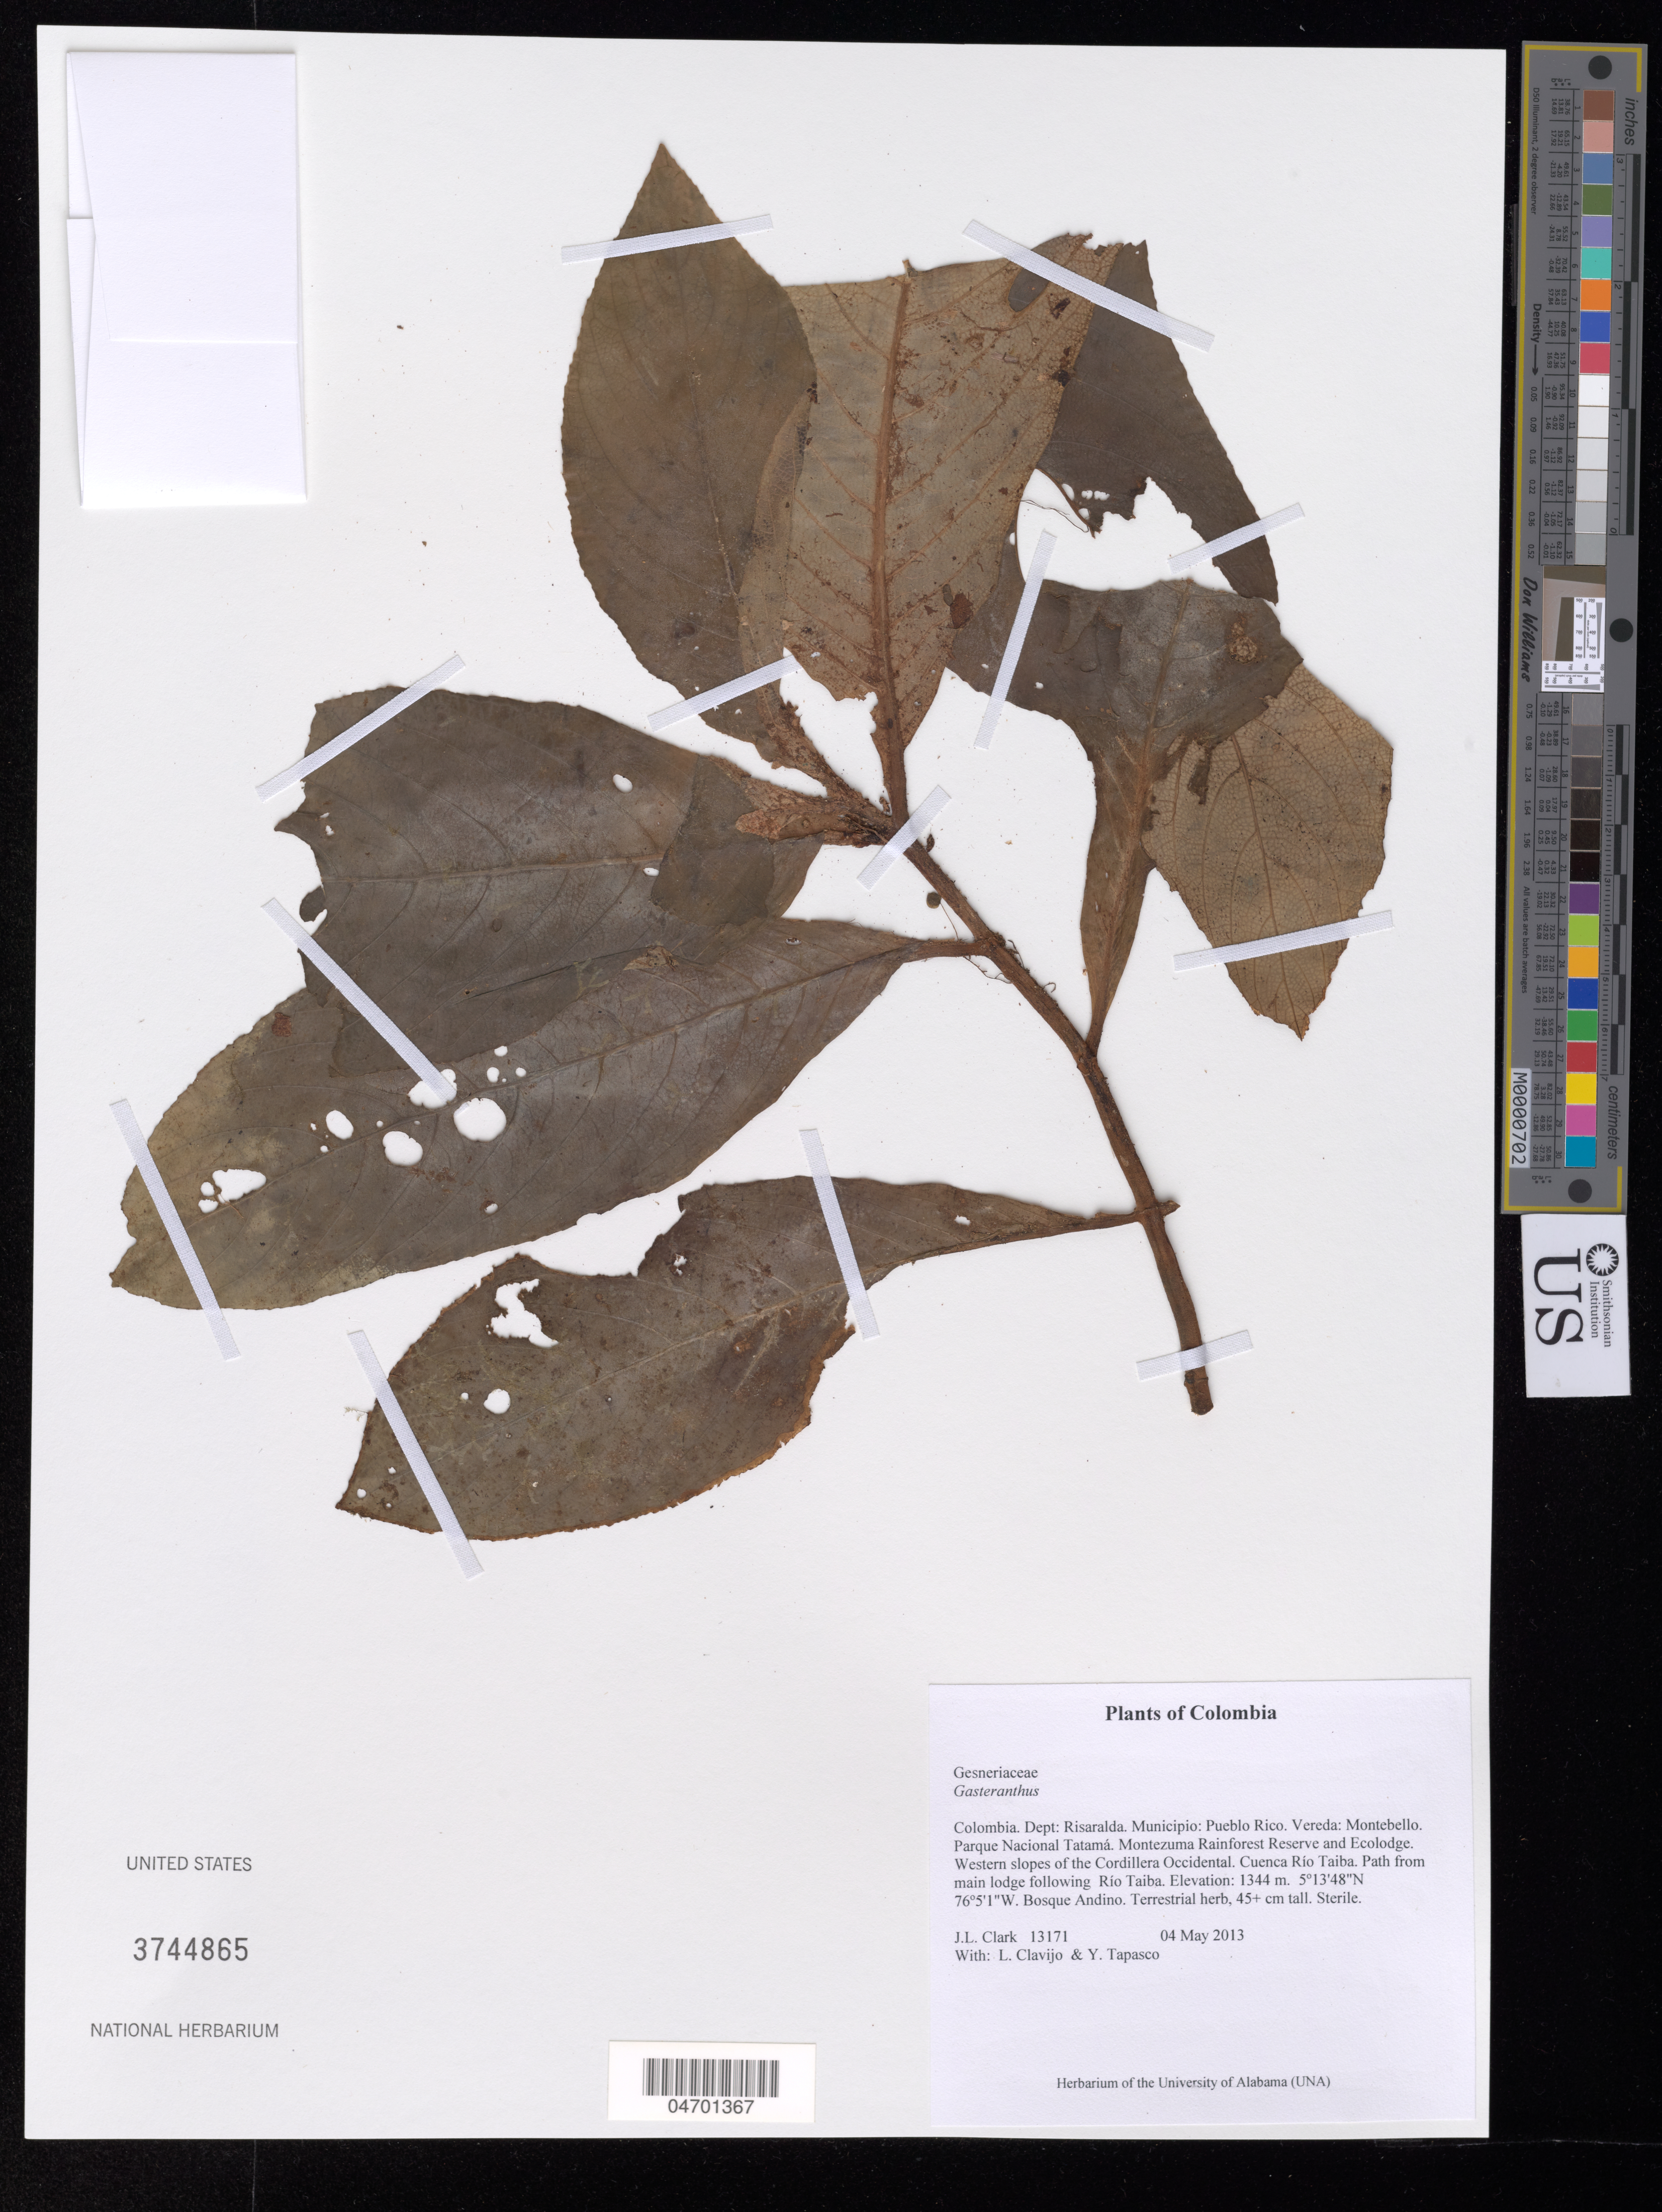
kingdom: Plantae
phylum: Tracheophyta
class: Magnoliopsida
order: Lamiales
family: Gesneriaceae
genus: Gasteranthus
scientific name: Gasteranthus sp.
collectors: J. L. Clark, L. Clavijo & K. Holsten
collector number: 13171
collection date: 2013-05-04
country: Colombia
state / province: Risaralda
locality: Dept: Risaralda. Municipio: Pueblo Rico. Vereda: Montebello. Parque Nacional Tatamá. Montezuma Rainforest Reserve and Ecolodge. Western slopes of the Cordillera Occidental. Cuenca Río Taiba. Path from main lodge following Río Taiba. Bosque Andino.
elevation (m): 1344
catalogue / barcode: US 3744865